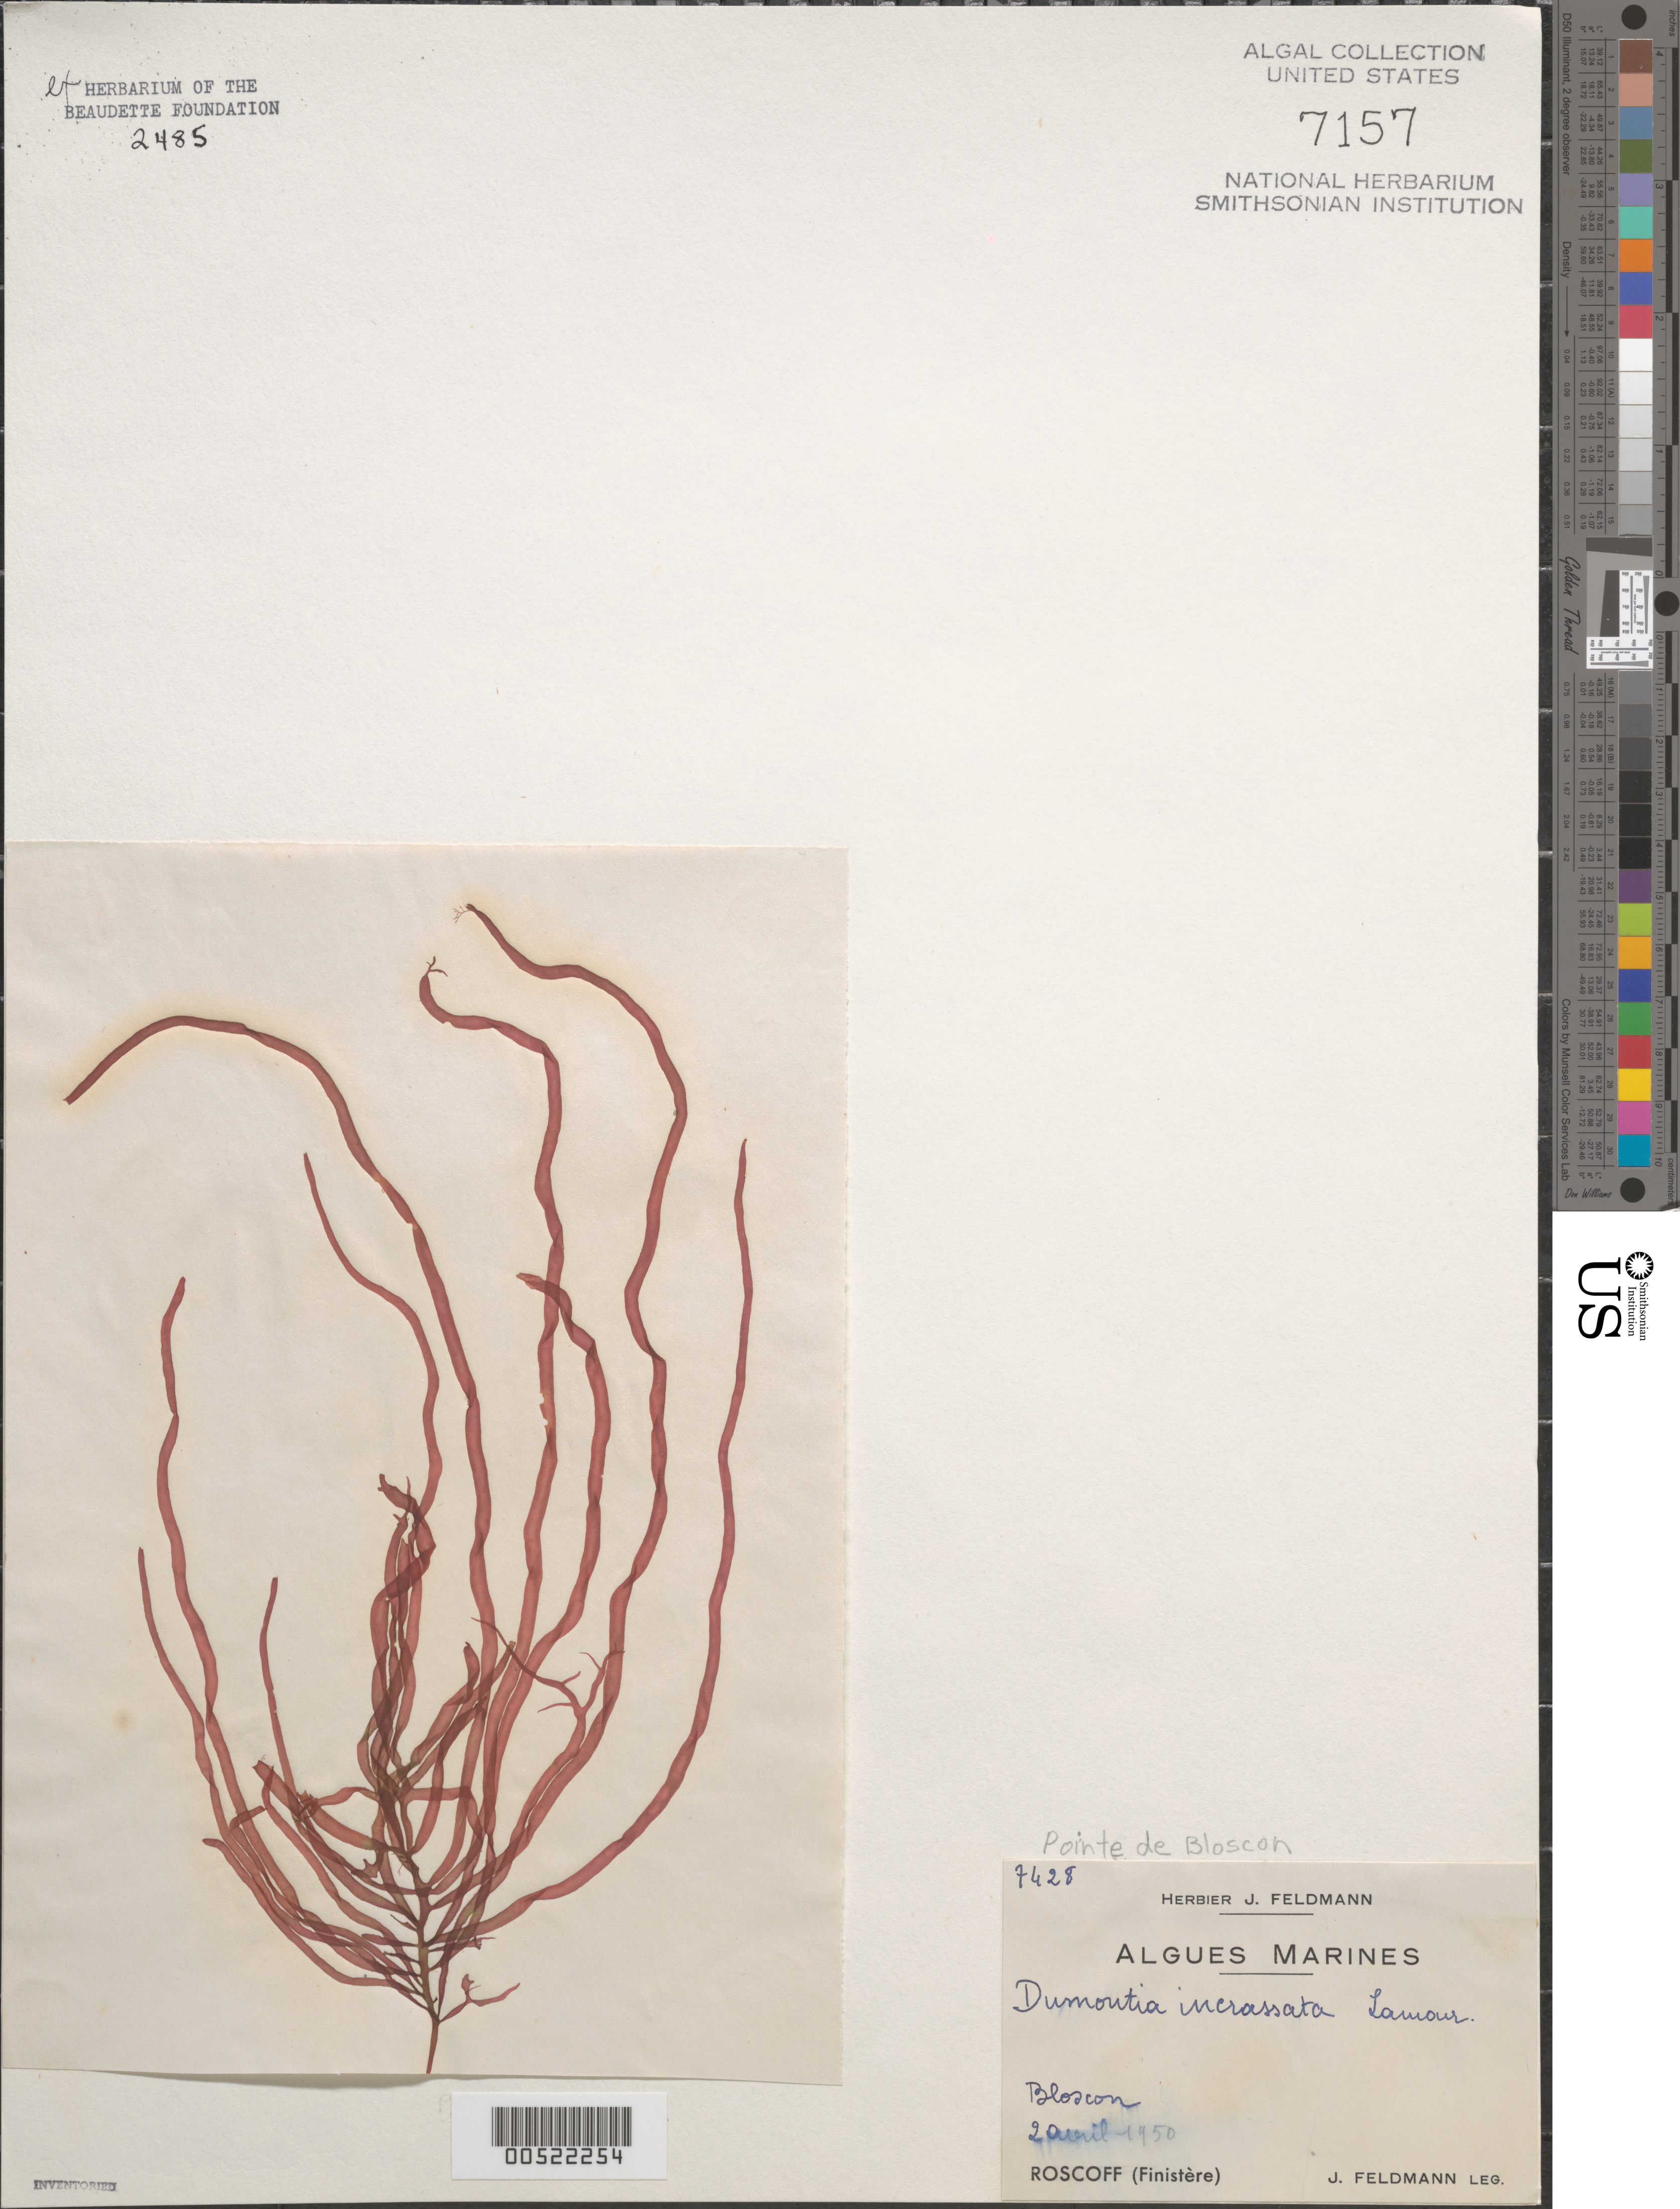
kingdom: Plantae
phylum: Rhodophyta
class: Florideophyceae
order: Gigartinales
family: Dumontiaceae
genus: Dumontia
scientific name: Dumontia contorta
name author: (S.G. Gmel.) Rupr.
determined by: Algae name updating Project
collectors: J. Feldmann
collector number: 7428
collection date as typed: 02 Apr 1950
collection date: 1950-04-02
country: France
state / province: Bretagne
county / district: Finistère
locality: Pointe de bloscom, roscoff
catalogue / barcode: US 7157